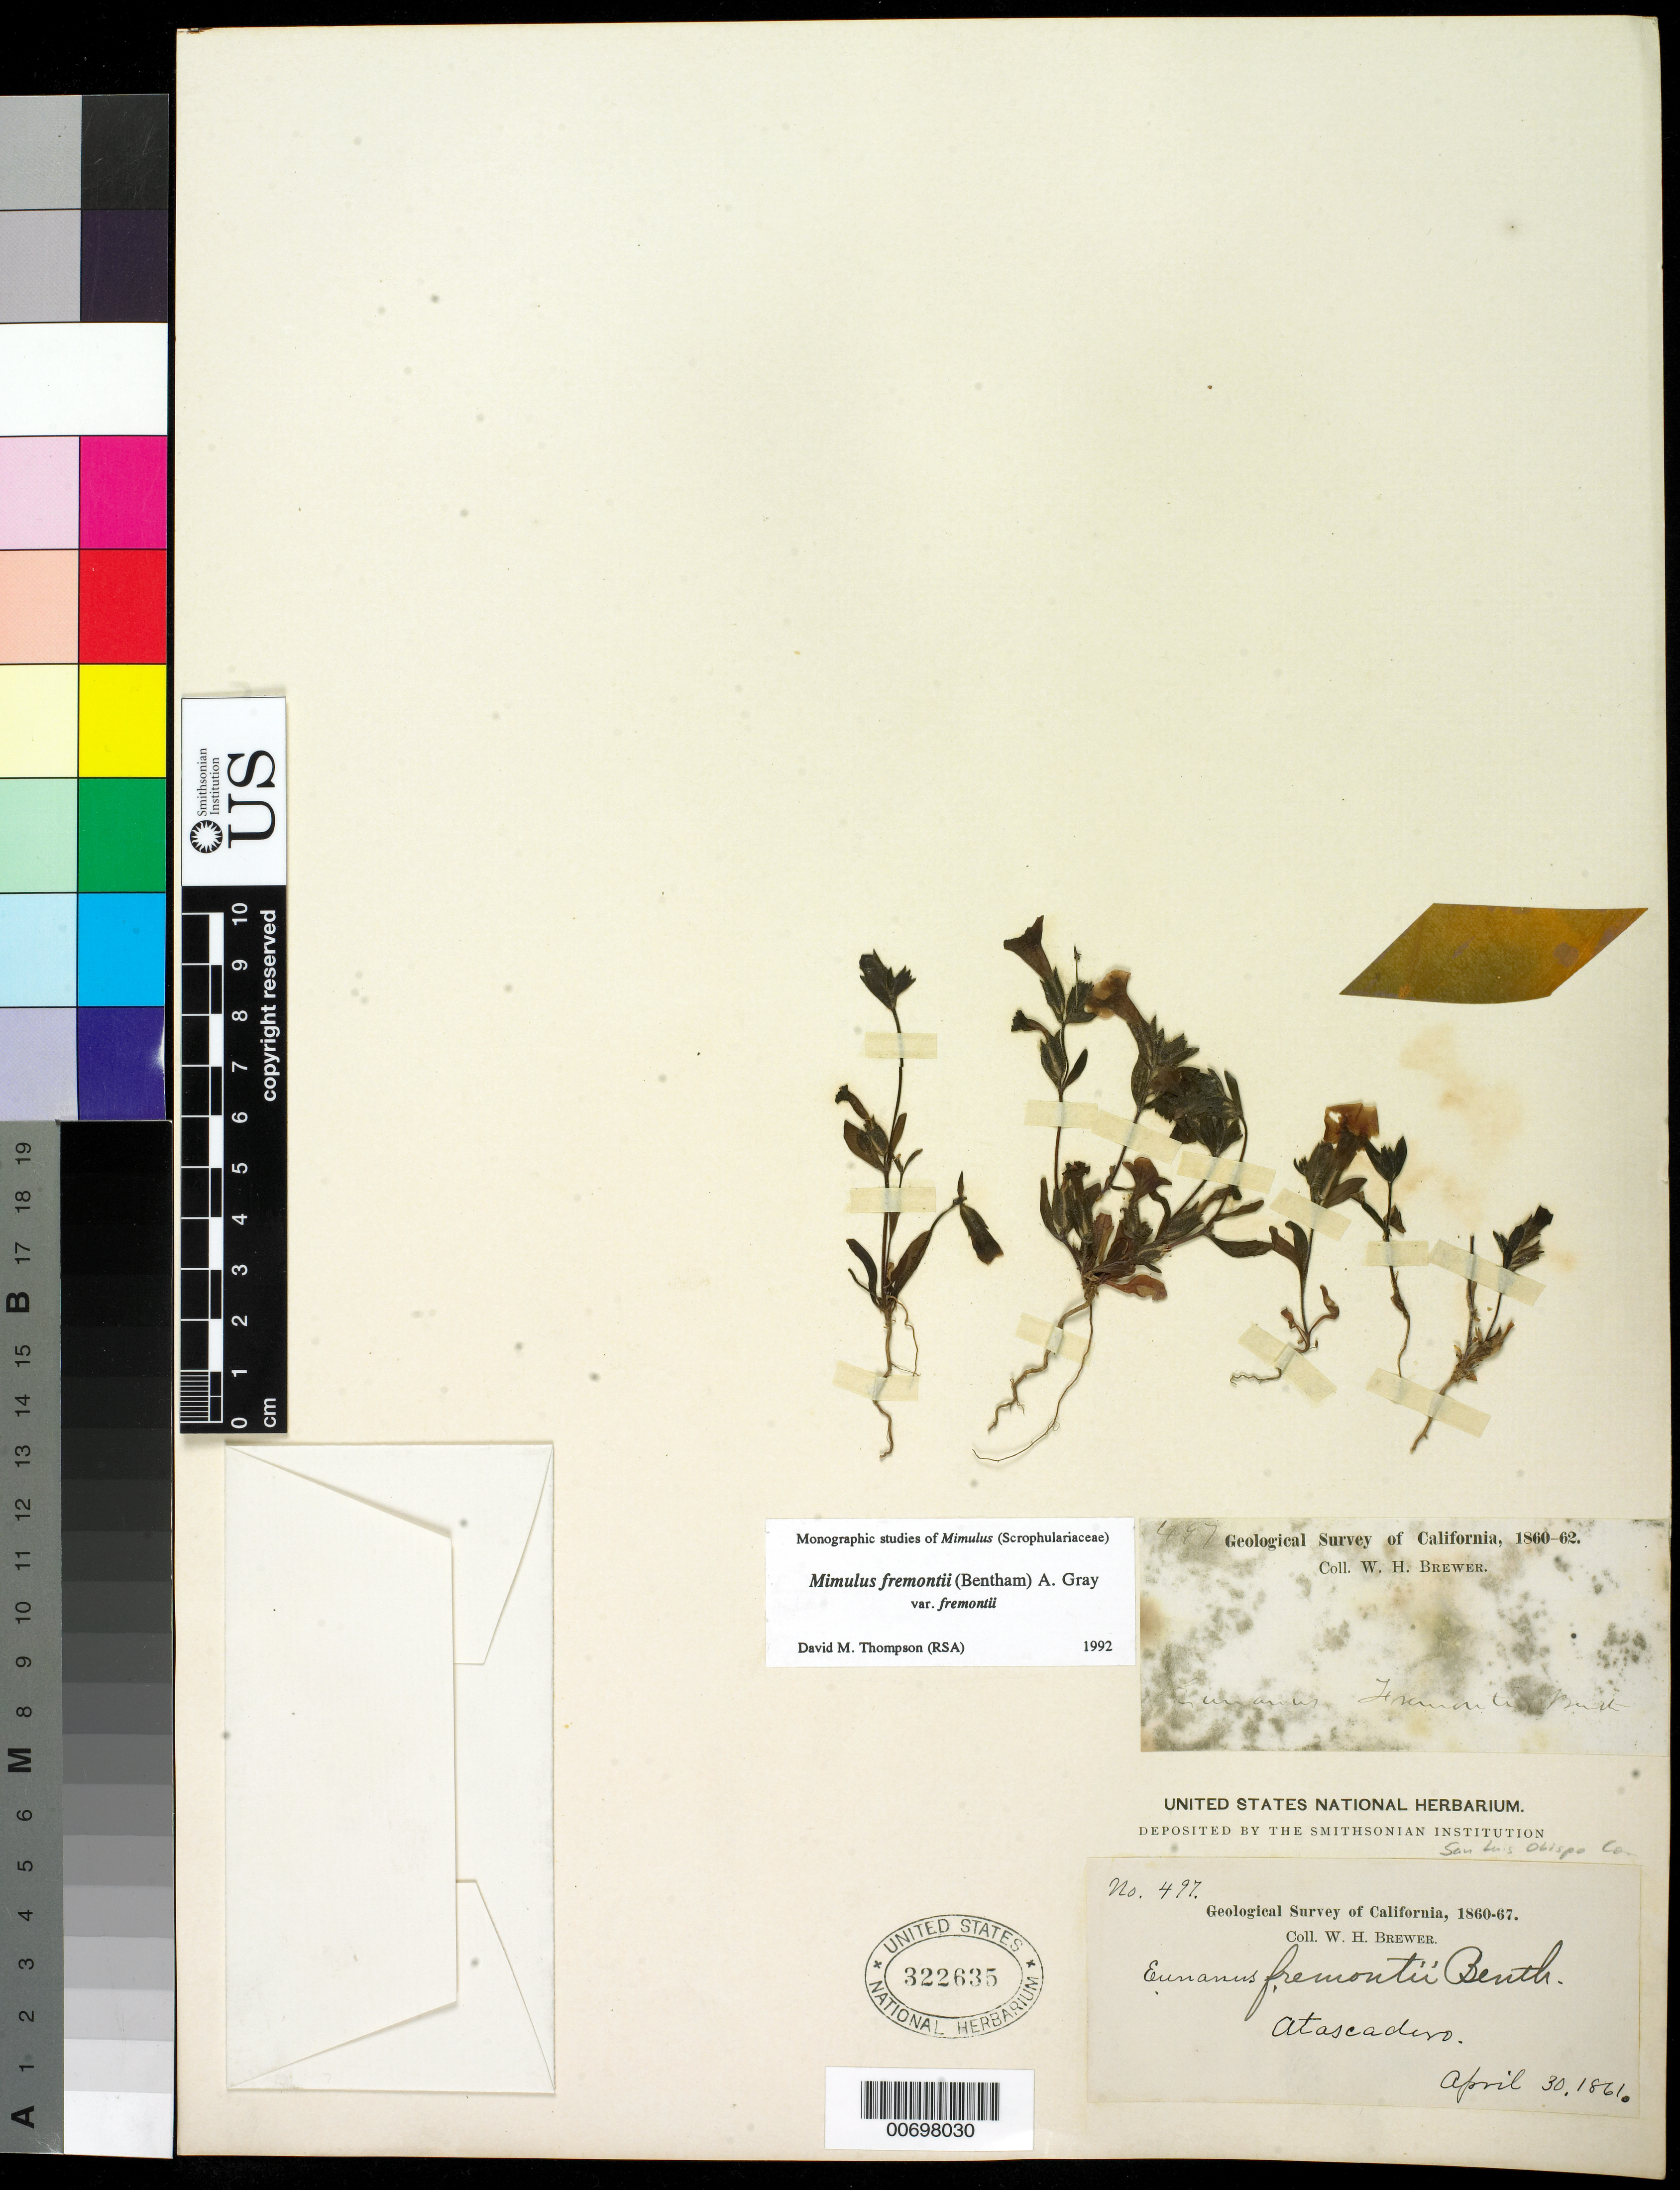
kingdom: Plantae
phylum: Tracheophyta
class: Magnoliopsida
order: Lamiales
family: Phrymaceae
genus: Mimulus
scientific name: Mimulus fremontii var. fremontii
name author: (Benth.) A. Gray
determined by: Thompson, D. M., (RSA), Rancho Santa Ana Botanic Garden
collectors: W. H. Brewer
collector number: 497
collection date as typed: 30 Apr 1861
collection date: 1861-04-30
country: United States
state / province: California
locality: Atascadero.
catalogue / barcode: US 322635